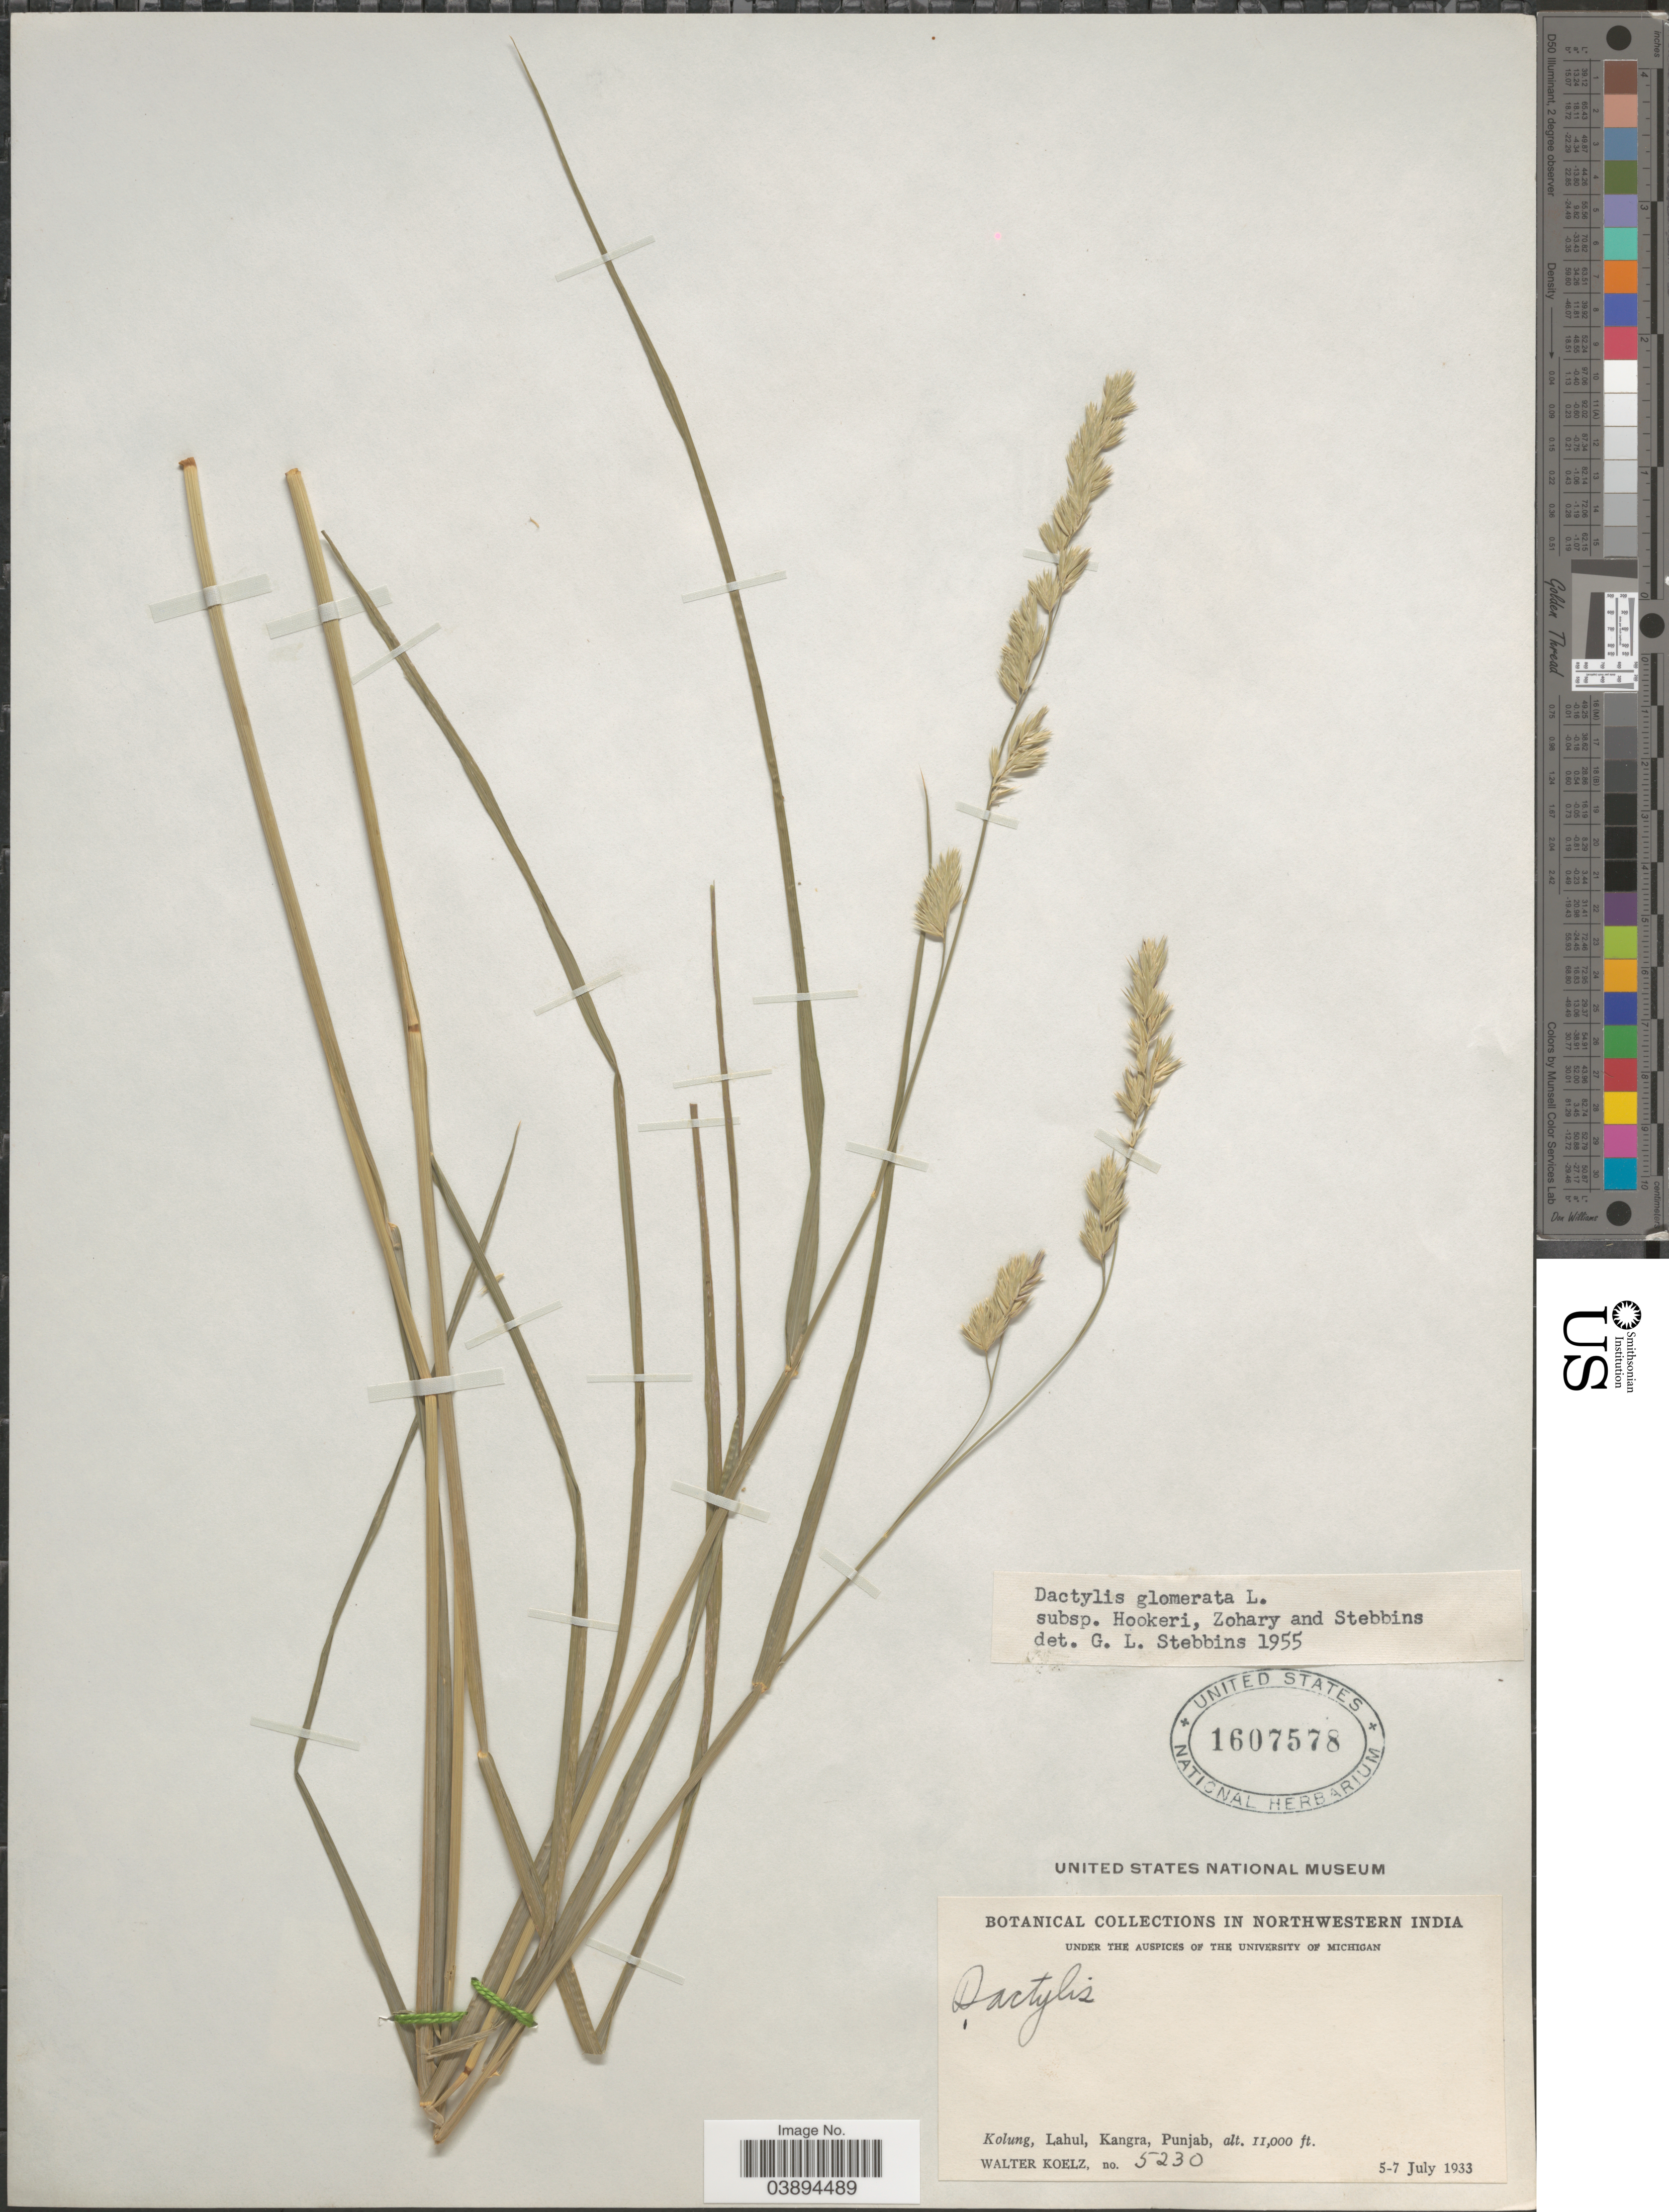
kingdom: Plantae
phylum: Tracheophyta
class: Liliopsida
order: Poales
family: Poaceae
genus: Dactylis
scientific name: Dactylis glomerata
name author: L.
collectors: W. N. Koelz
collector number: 5230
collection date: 1933-07-05/1933-07-07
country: India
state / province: Punjab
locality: Northwestern India. Kolung, Lahul, Kangra.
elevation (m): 3353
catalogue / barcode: US 1607578